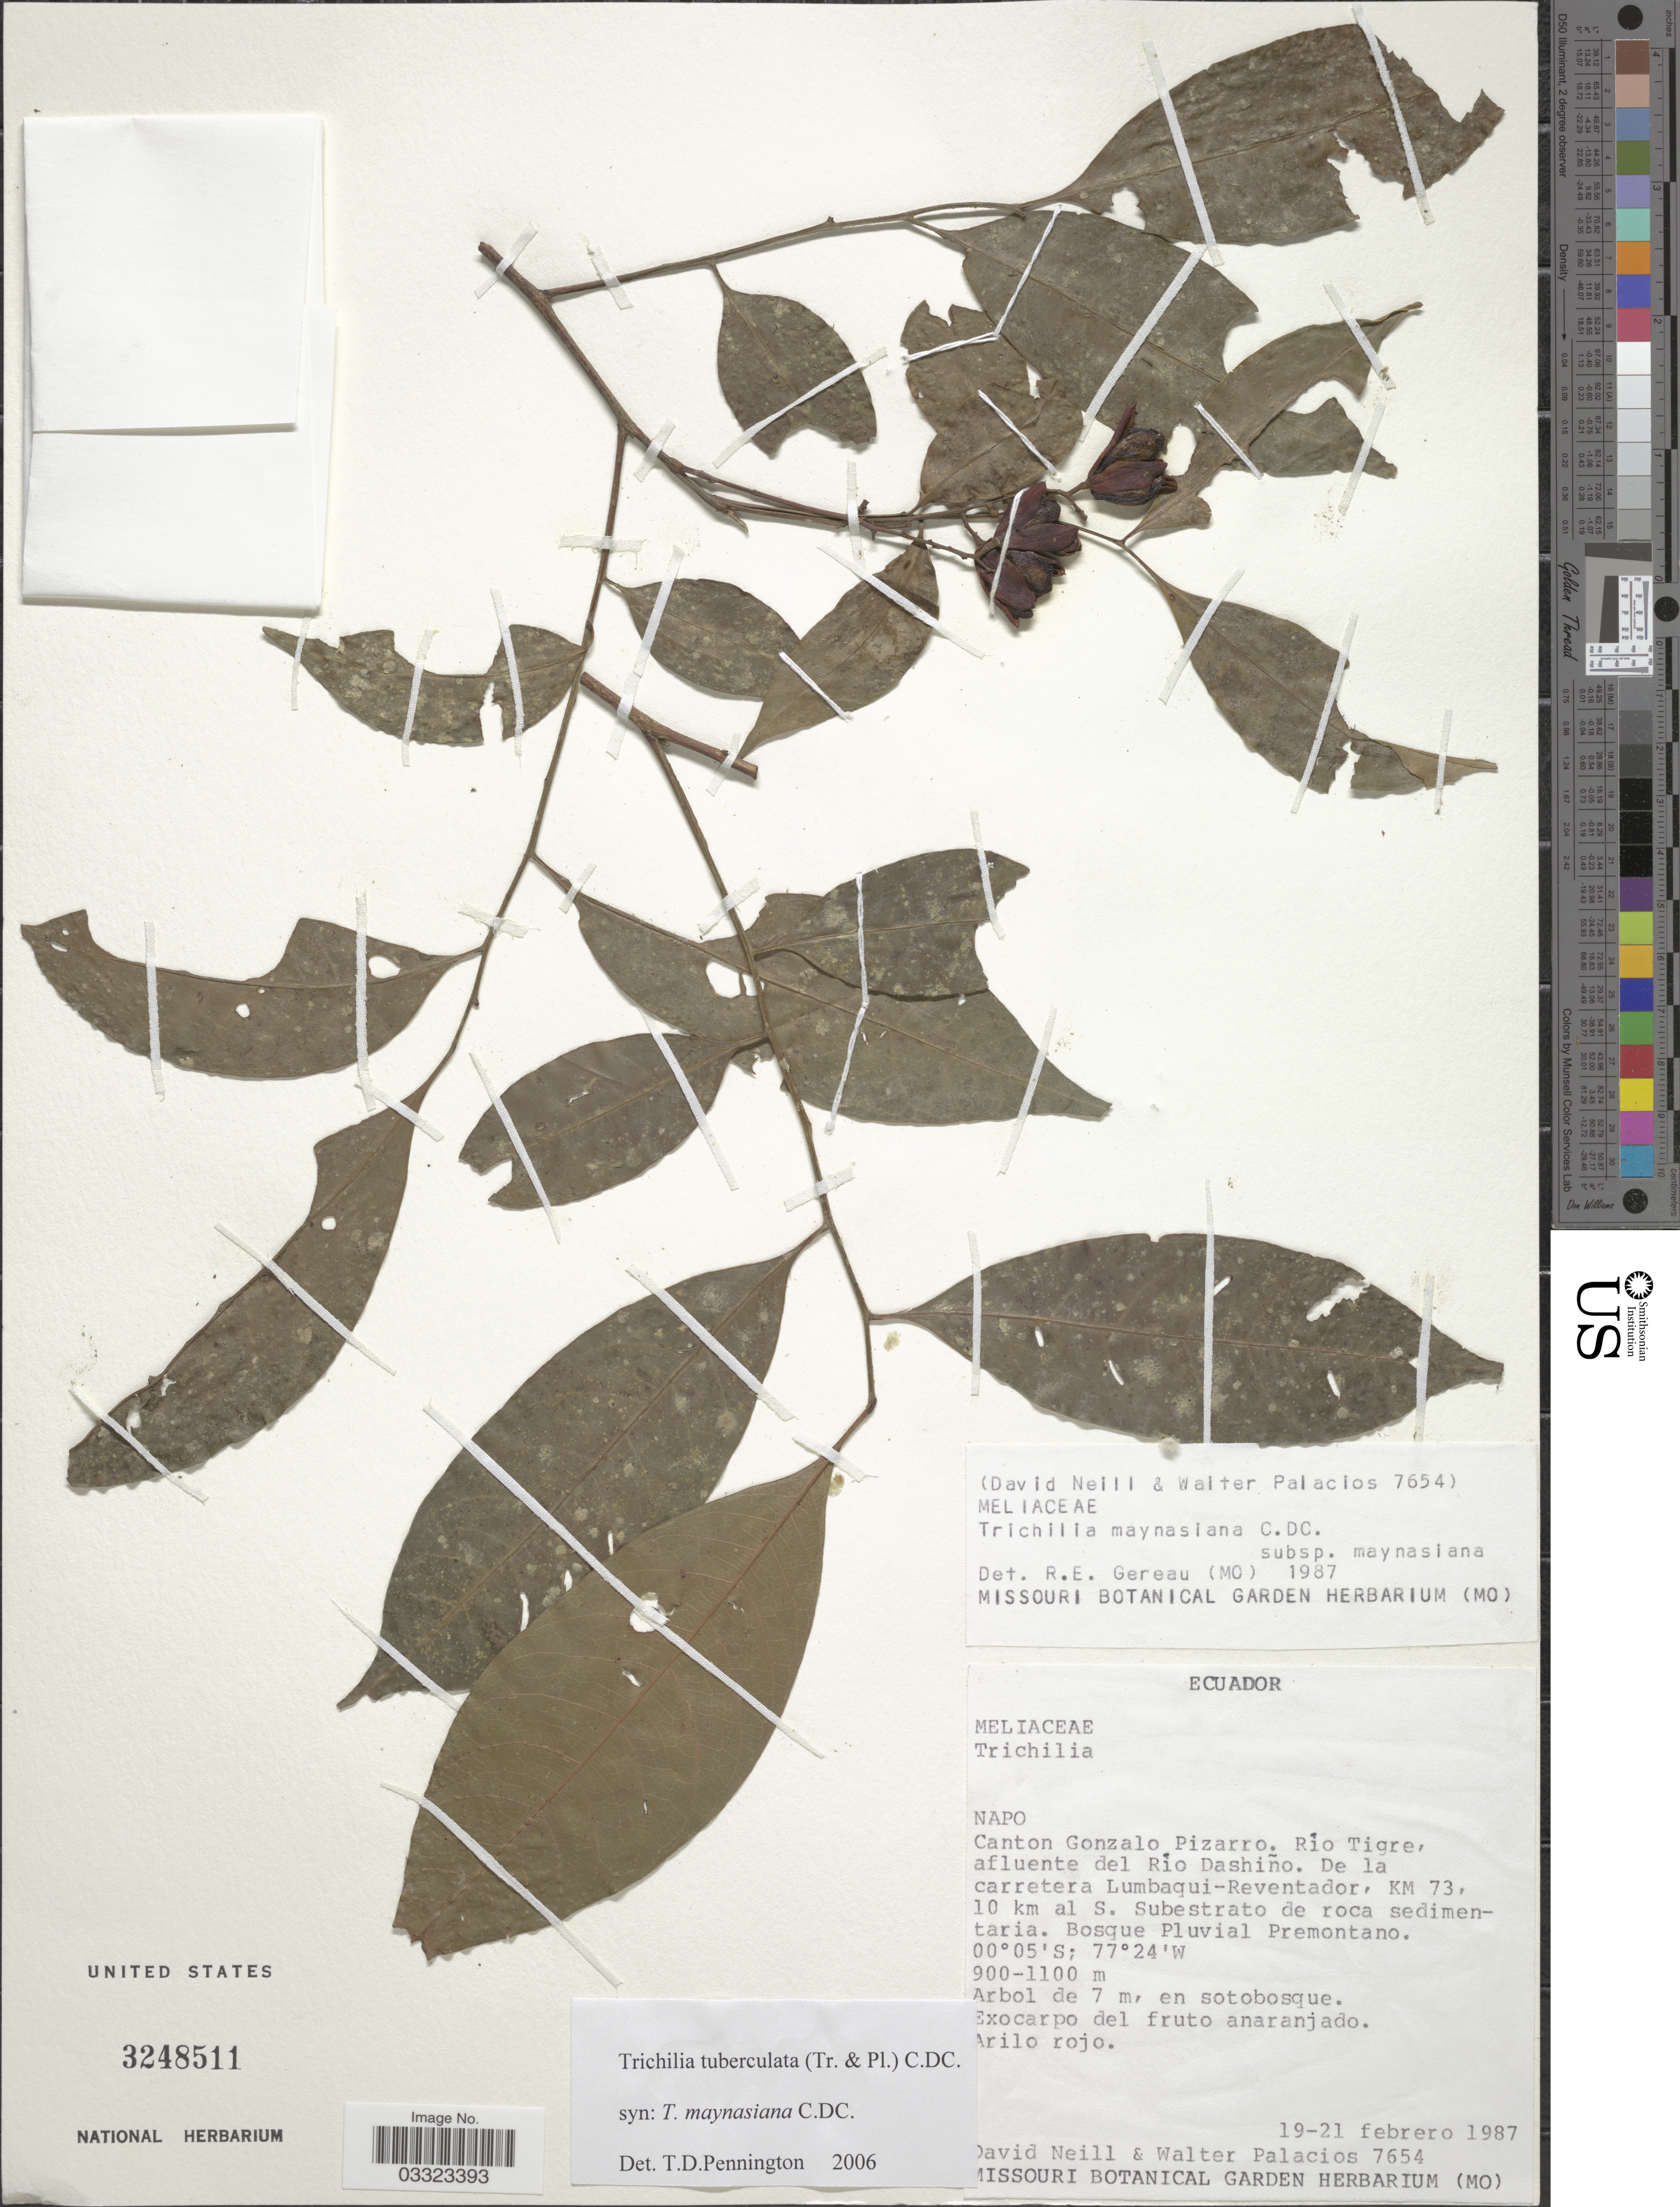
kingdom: Plantae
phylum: Tracheophyta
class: Magnoliopsida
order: Sapindales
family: Meliaceae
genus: Trichilia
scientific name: Trichilia tuberculata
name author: (Triana & Planch.) C. DC.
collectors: D. A. Neill & W. Palacios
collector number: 7654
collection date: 1987-02-19/1987-02-21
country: Ecuador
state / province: Napo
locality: Canton Gonzalo Pizarro. Rio Tigre, afluente del Rio Dashiño. De la carretera Lumbaqui-Reventador, KM 73, 10 km al S. Subestrato de roca sedimentaria.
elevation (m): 900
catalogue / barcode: US 3248511